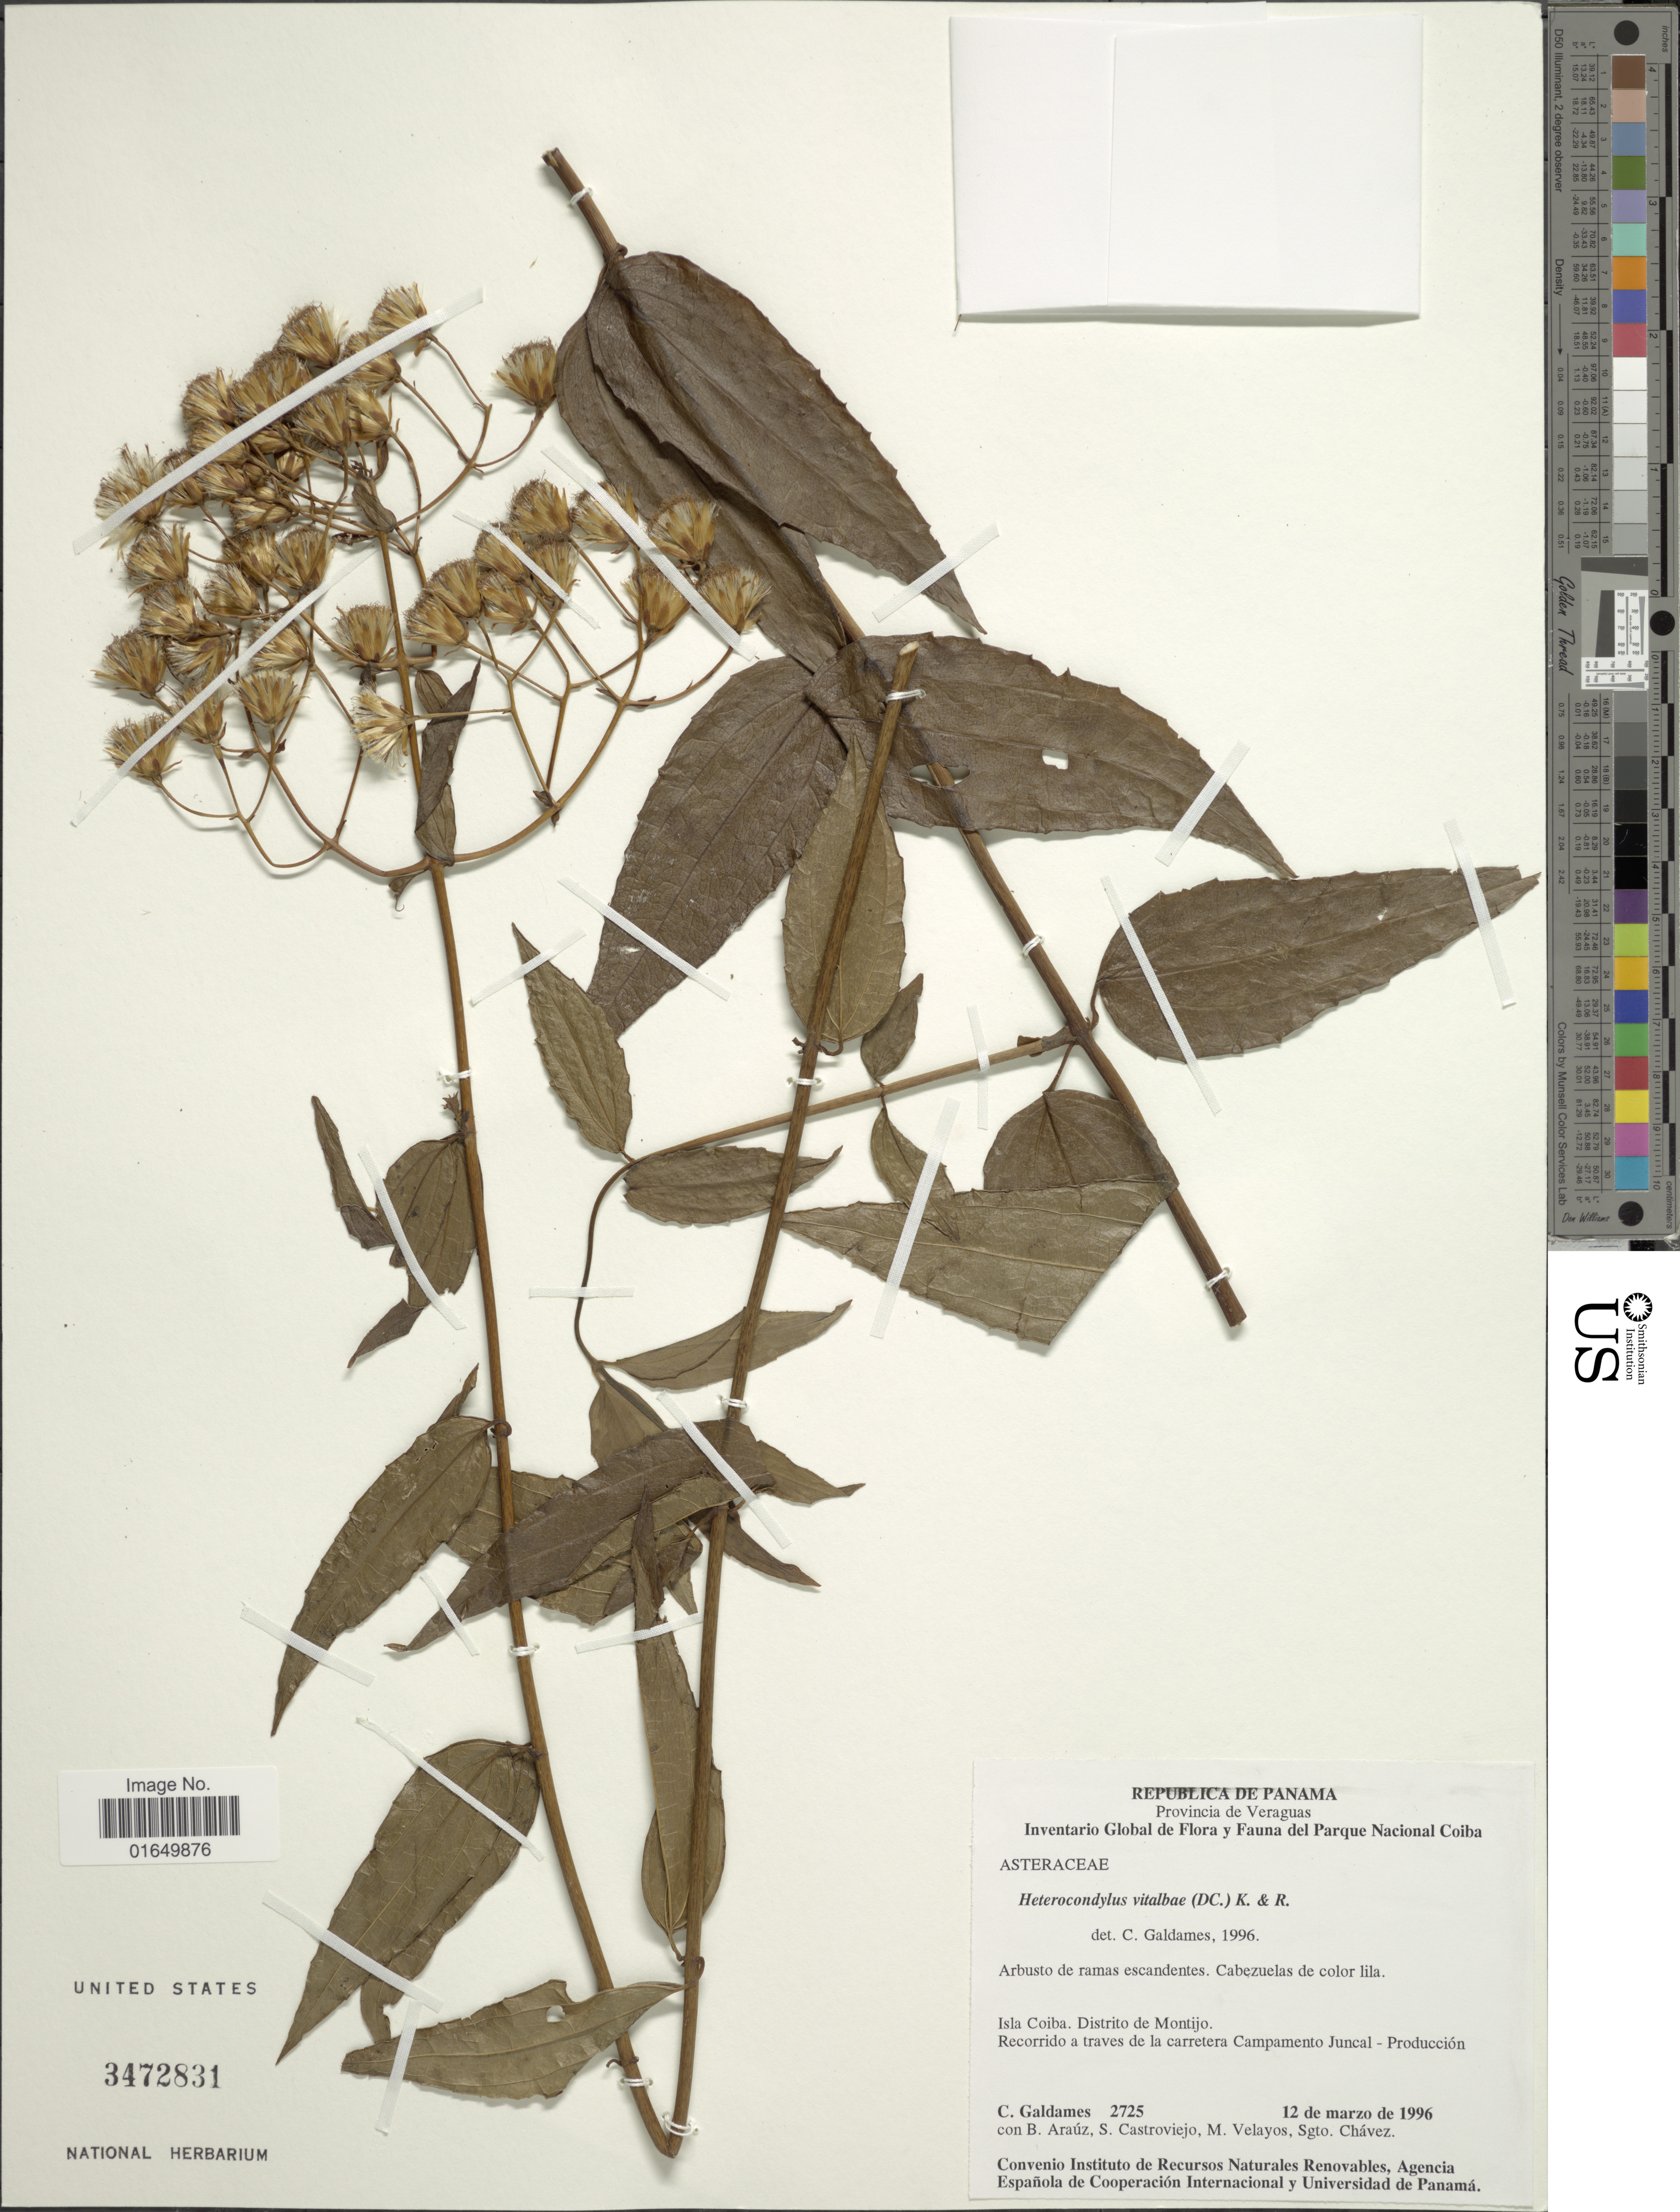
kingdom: Plantae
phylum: Tracheophyta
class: Magnoliopsida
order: Asterales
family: Asteraceae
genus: Heterocondylus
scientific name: Heterocondylus vitalbae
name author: (DC.) R.M. King & H. Rob.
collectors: C. Galdames, B. Araúz, S. Castroviejo, M. Velayos & Chávez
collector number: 2725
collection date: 1996-03-12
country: Panama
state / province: Veraguas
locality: Isla Coiba. Distrito de Montijo. Recorrido a traves de la carretera Campamento Juncal - Producción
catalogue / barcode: US 3472831